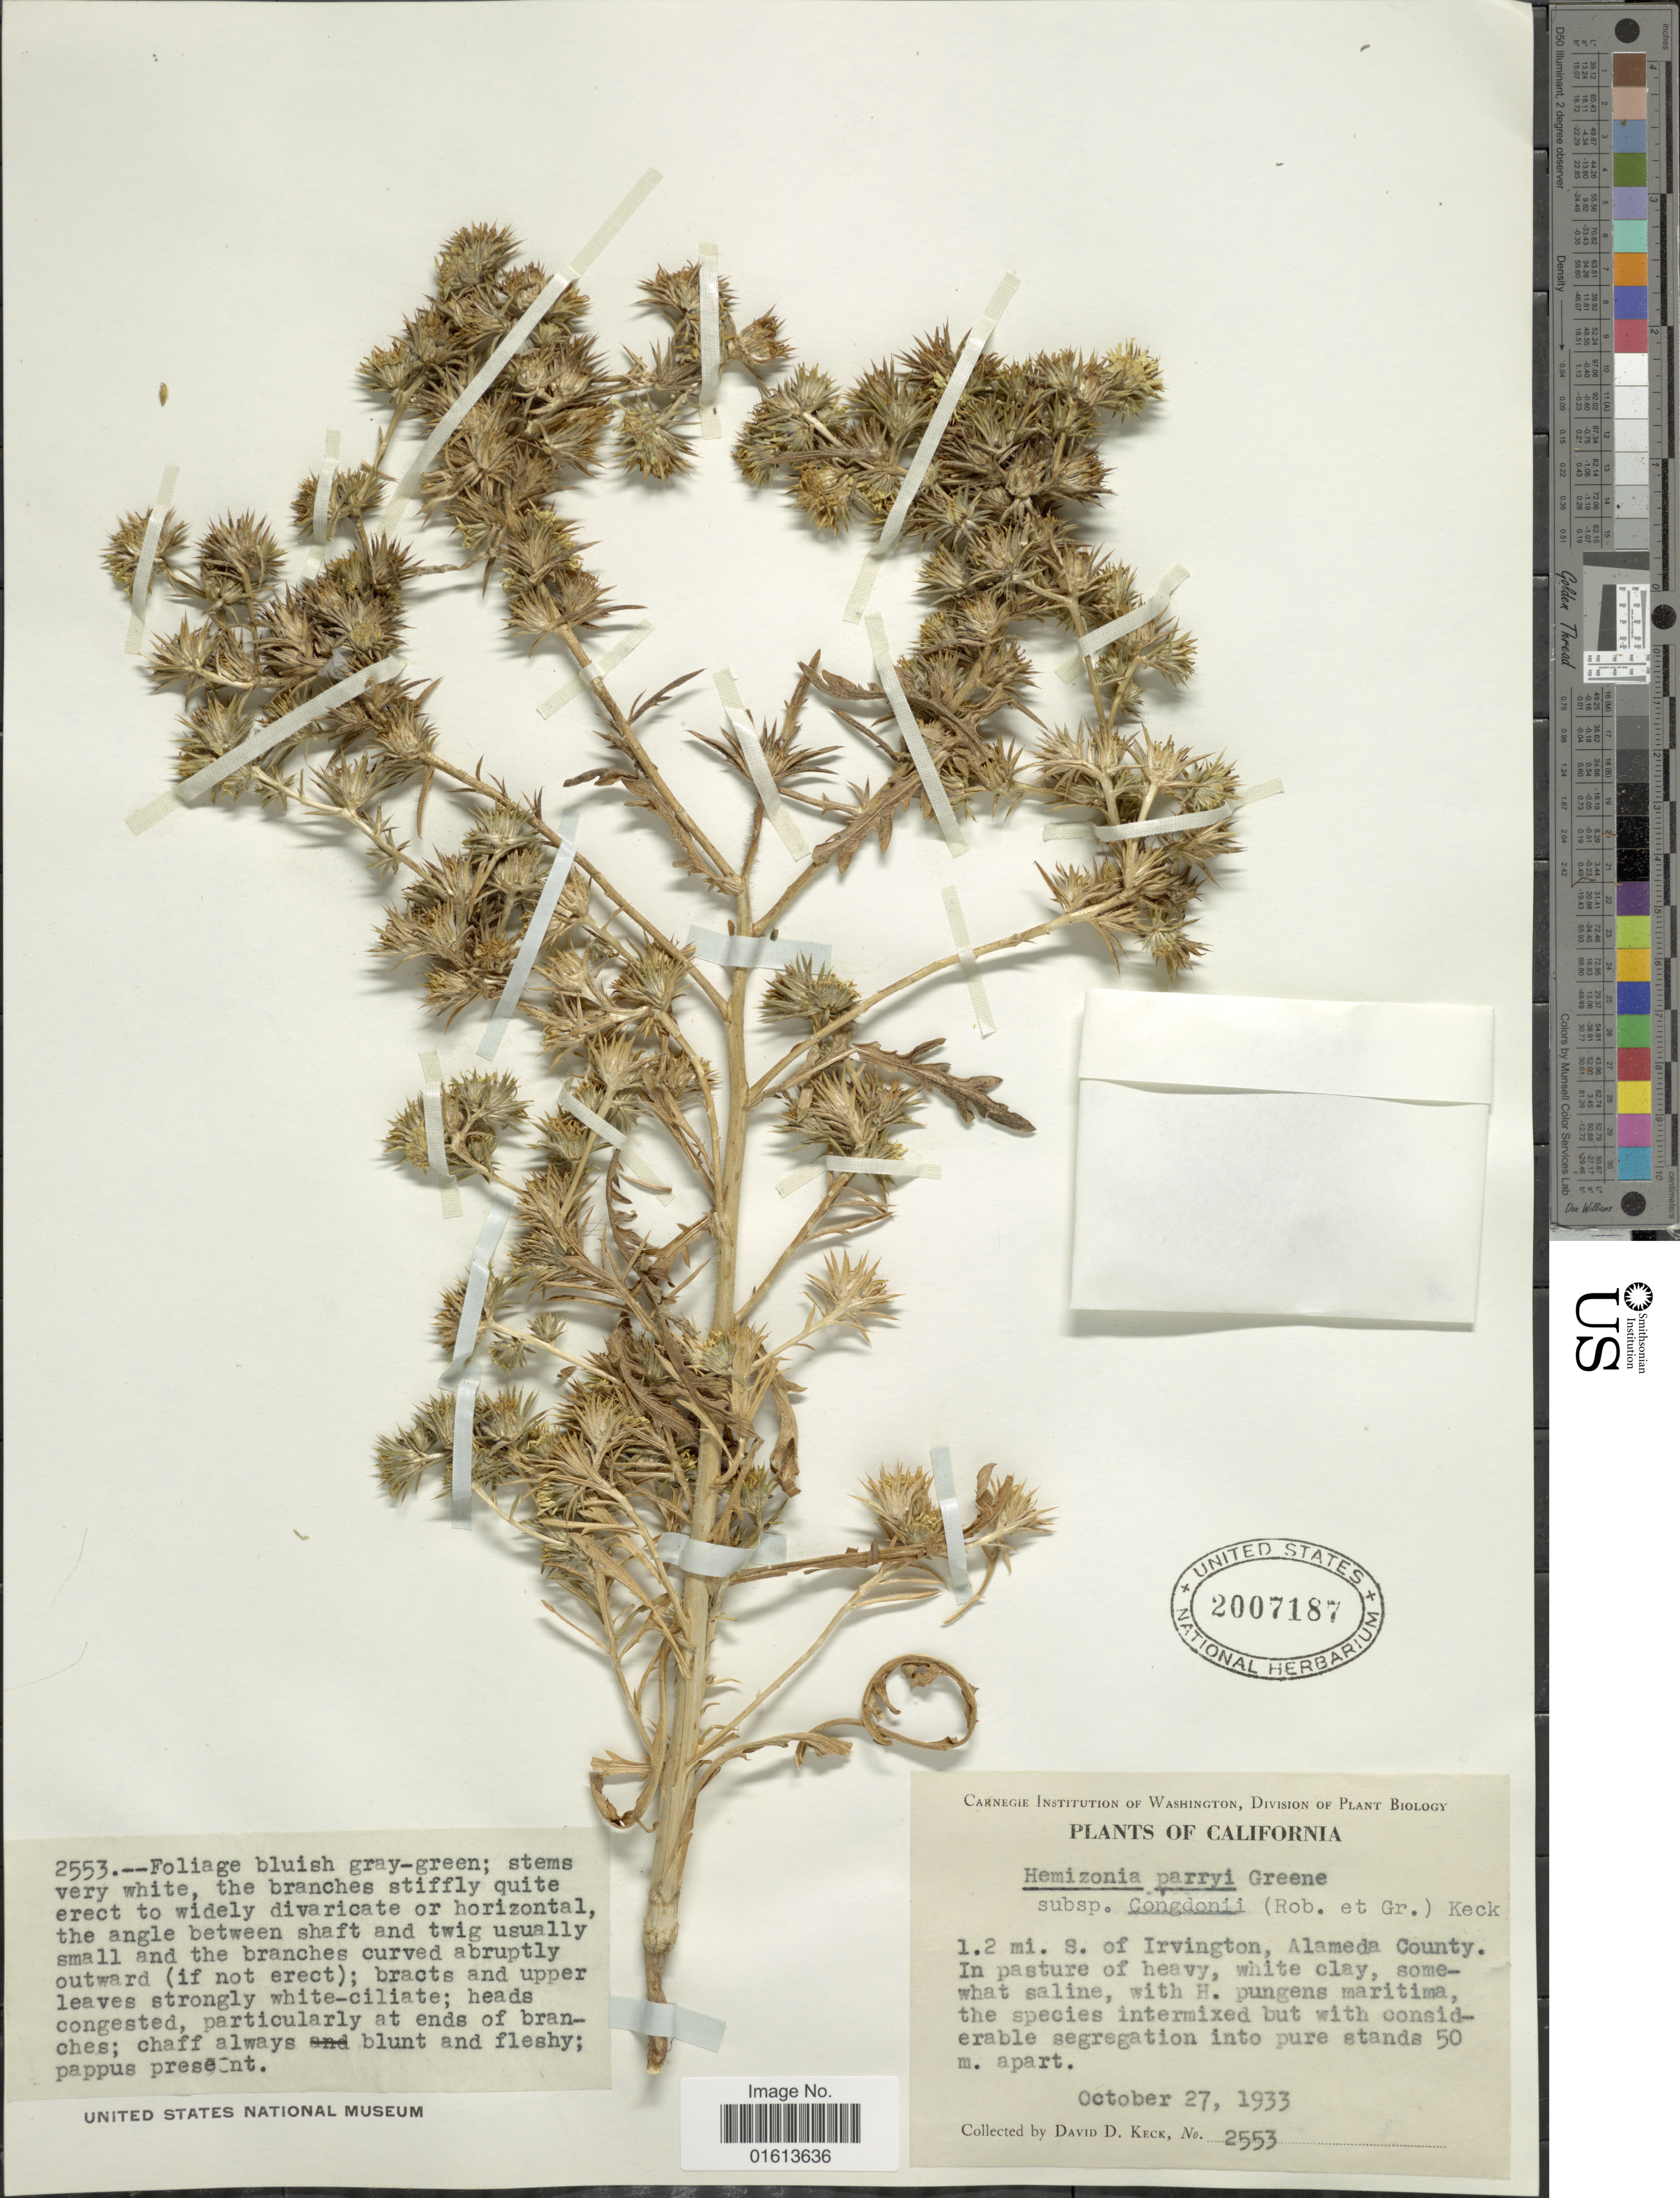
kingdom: Plantae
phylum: Tracheophyta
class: Magnoliopsida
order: Asterales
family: Asteraceae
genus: Centromadia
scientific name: Centromadia parryi subsp. congdonii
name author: (B.L. Rob. & Greenm.) B.G. Baldwin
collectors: D. D. Keck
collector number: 2553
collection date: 1933-10-27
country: United States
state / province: California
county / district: Alameda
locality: California. 1.2 mi. S. of Irvington, Alameda County.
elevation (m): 50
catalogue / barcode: US 2007187